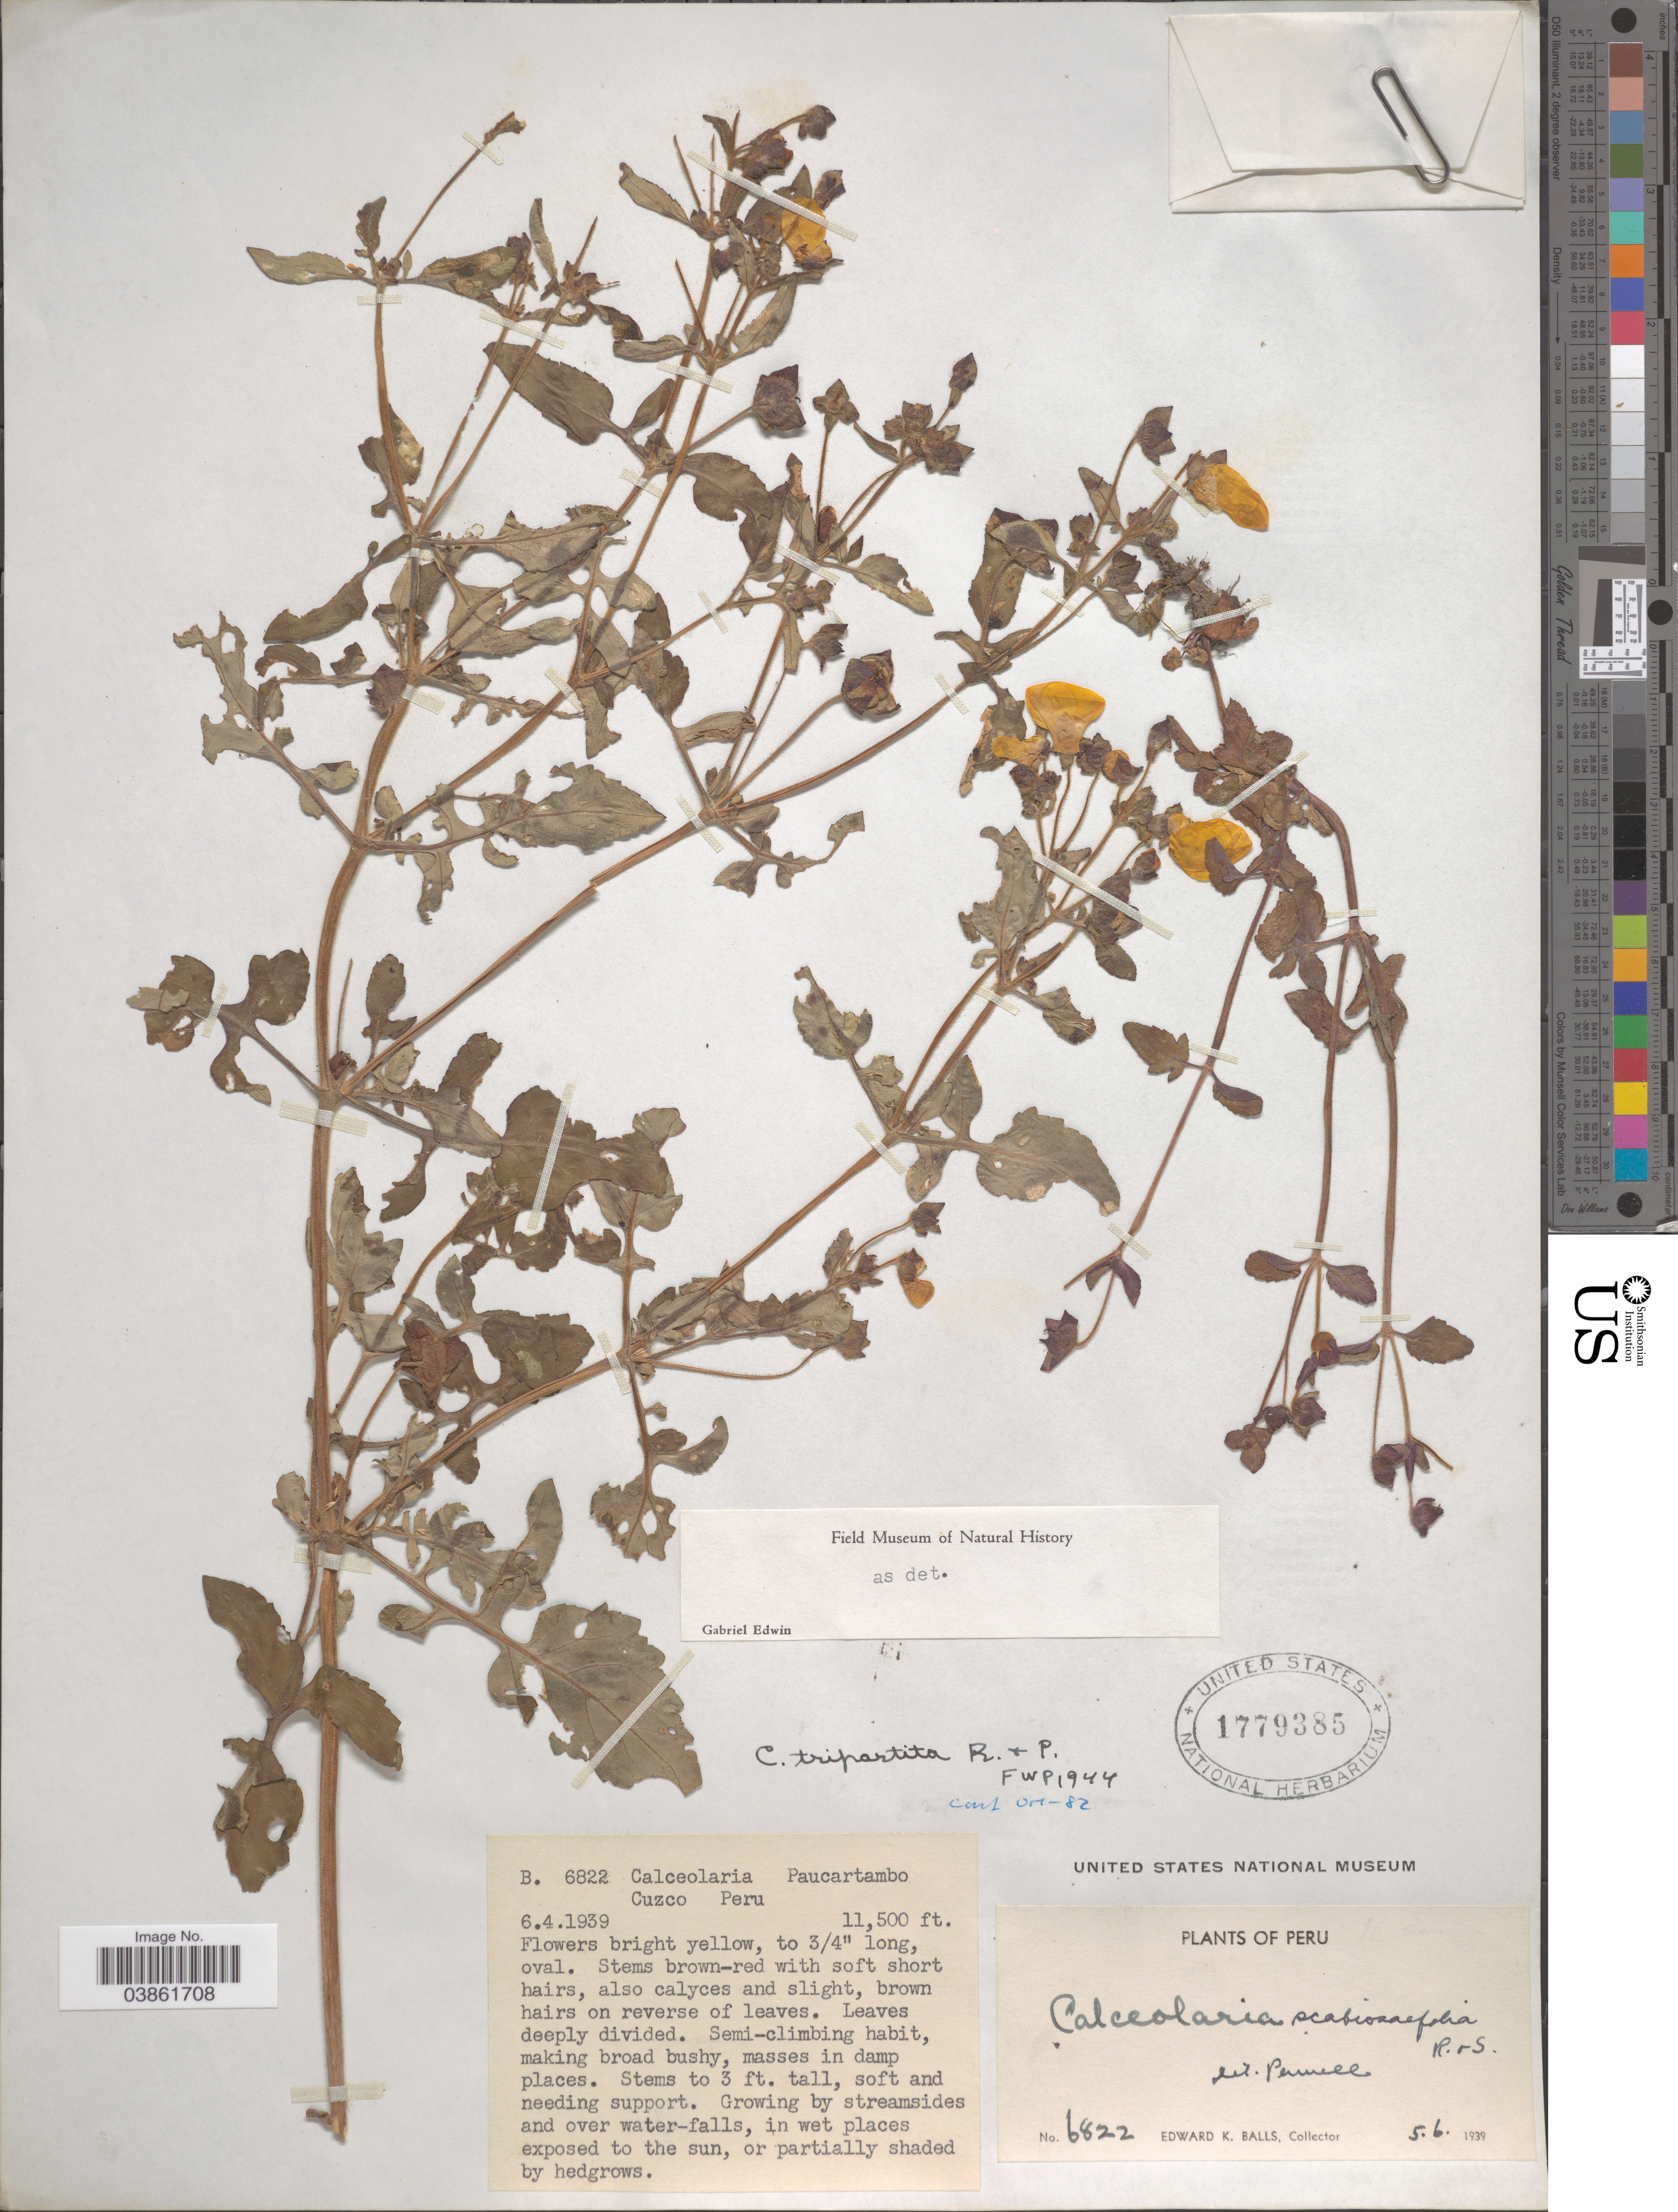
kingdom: Plantae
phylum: Tracheophyta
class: Magnoliopsida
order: Lamiales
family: Calceolariaceae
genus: Calceolaria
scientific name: Calceolaria tripartita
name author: Ruiz & Pav.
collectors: E. K. Balls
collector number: B 6822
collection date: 1939-06-04/1939-06-05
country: Peru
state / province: Cusco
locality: Paucartambo, Cuzco.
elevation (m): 3505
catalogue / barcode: US 1779385